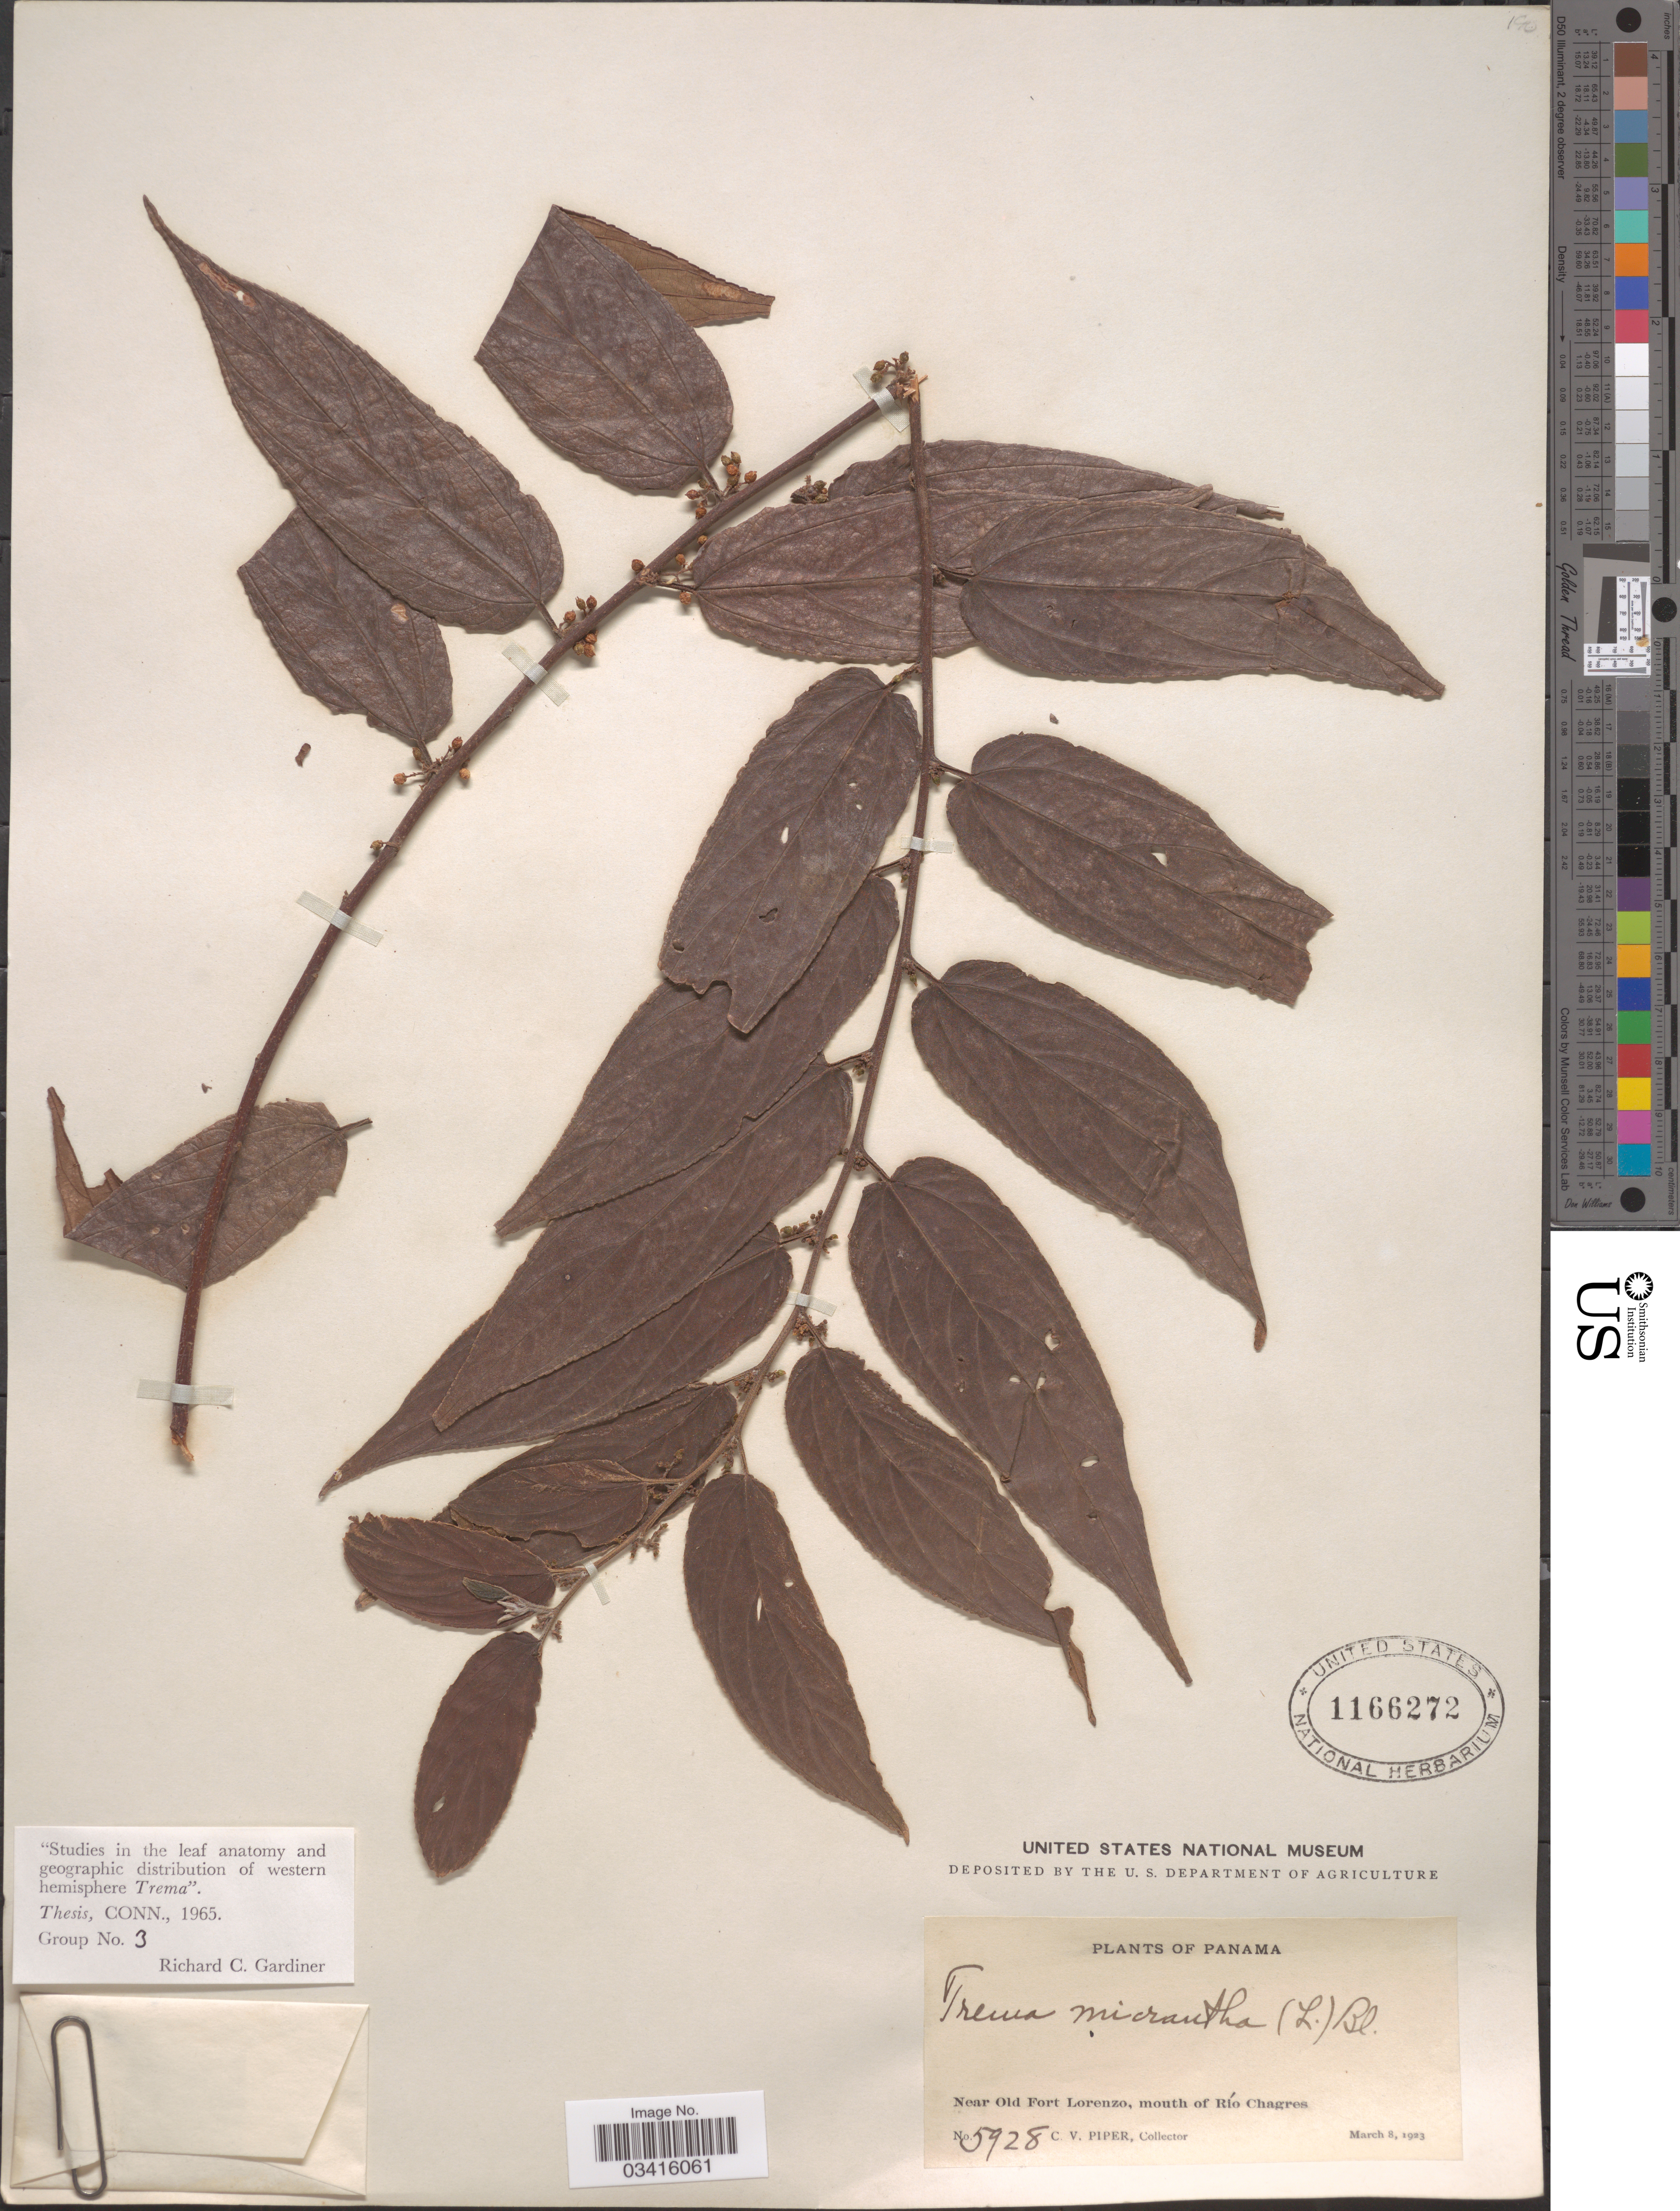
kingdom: Plantae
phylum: Tracheophyta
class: Magnoliopsida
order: Rosales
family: Cannabaceae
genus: Trema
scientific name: Trema micranthum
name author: (L.) Blume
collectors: C. V. Piper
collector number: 5928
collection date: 1923-03-08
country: Panama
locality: Near Old Fort Lorenzo, mouth of Río Chagres.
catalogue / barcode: US 1166272